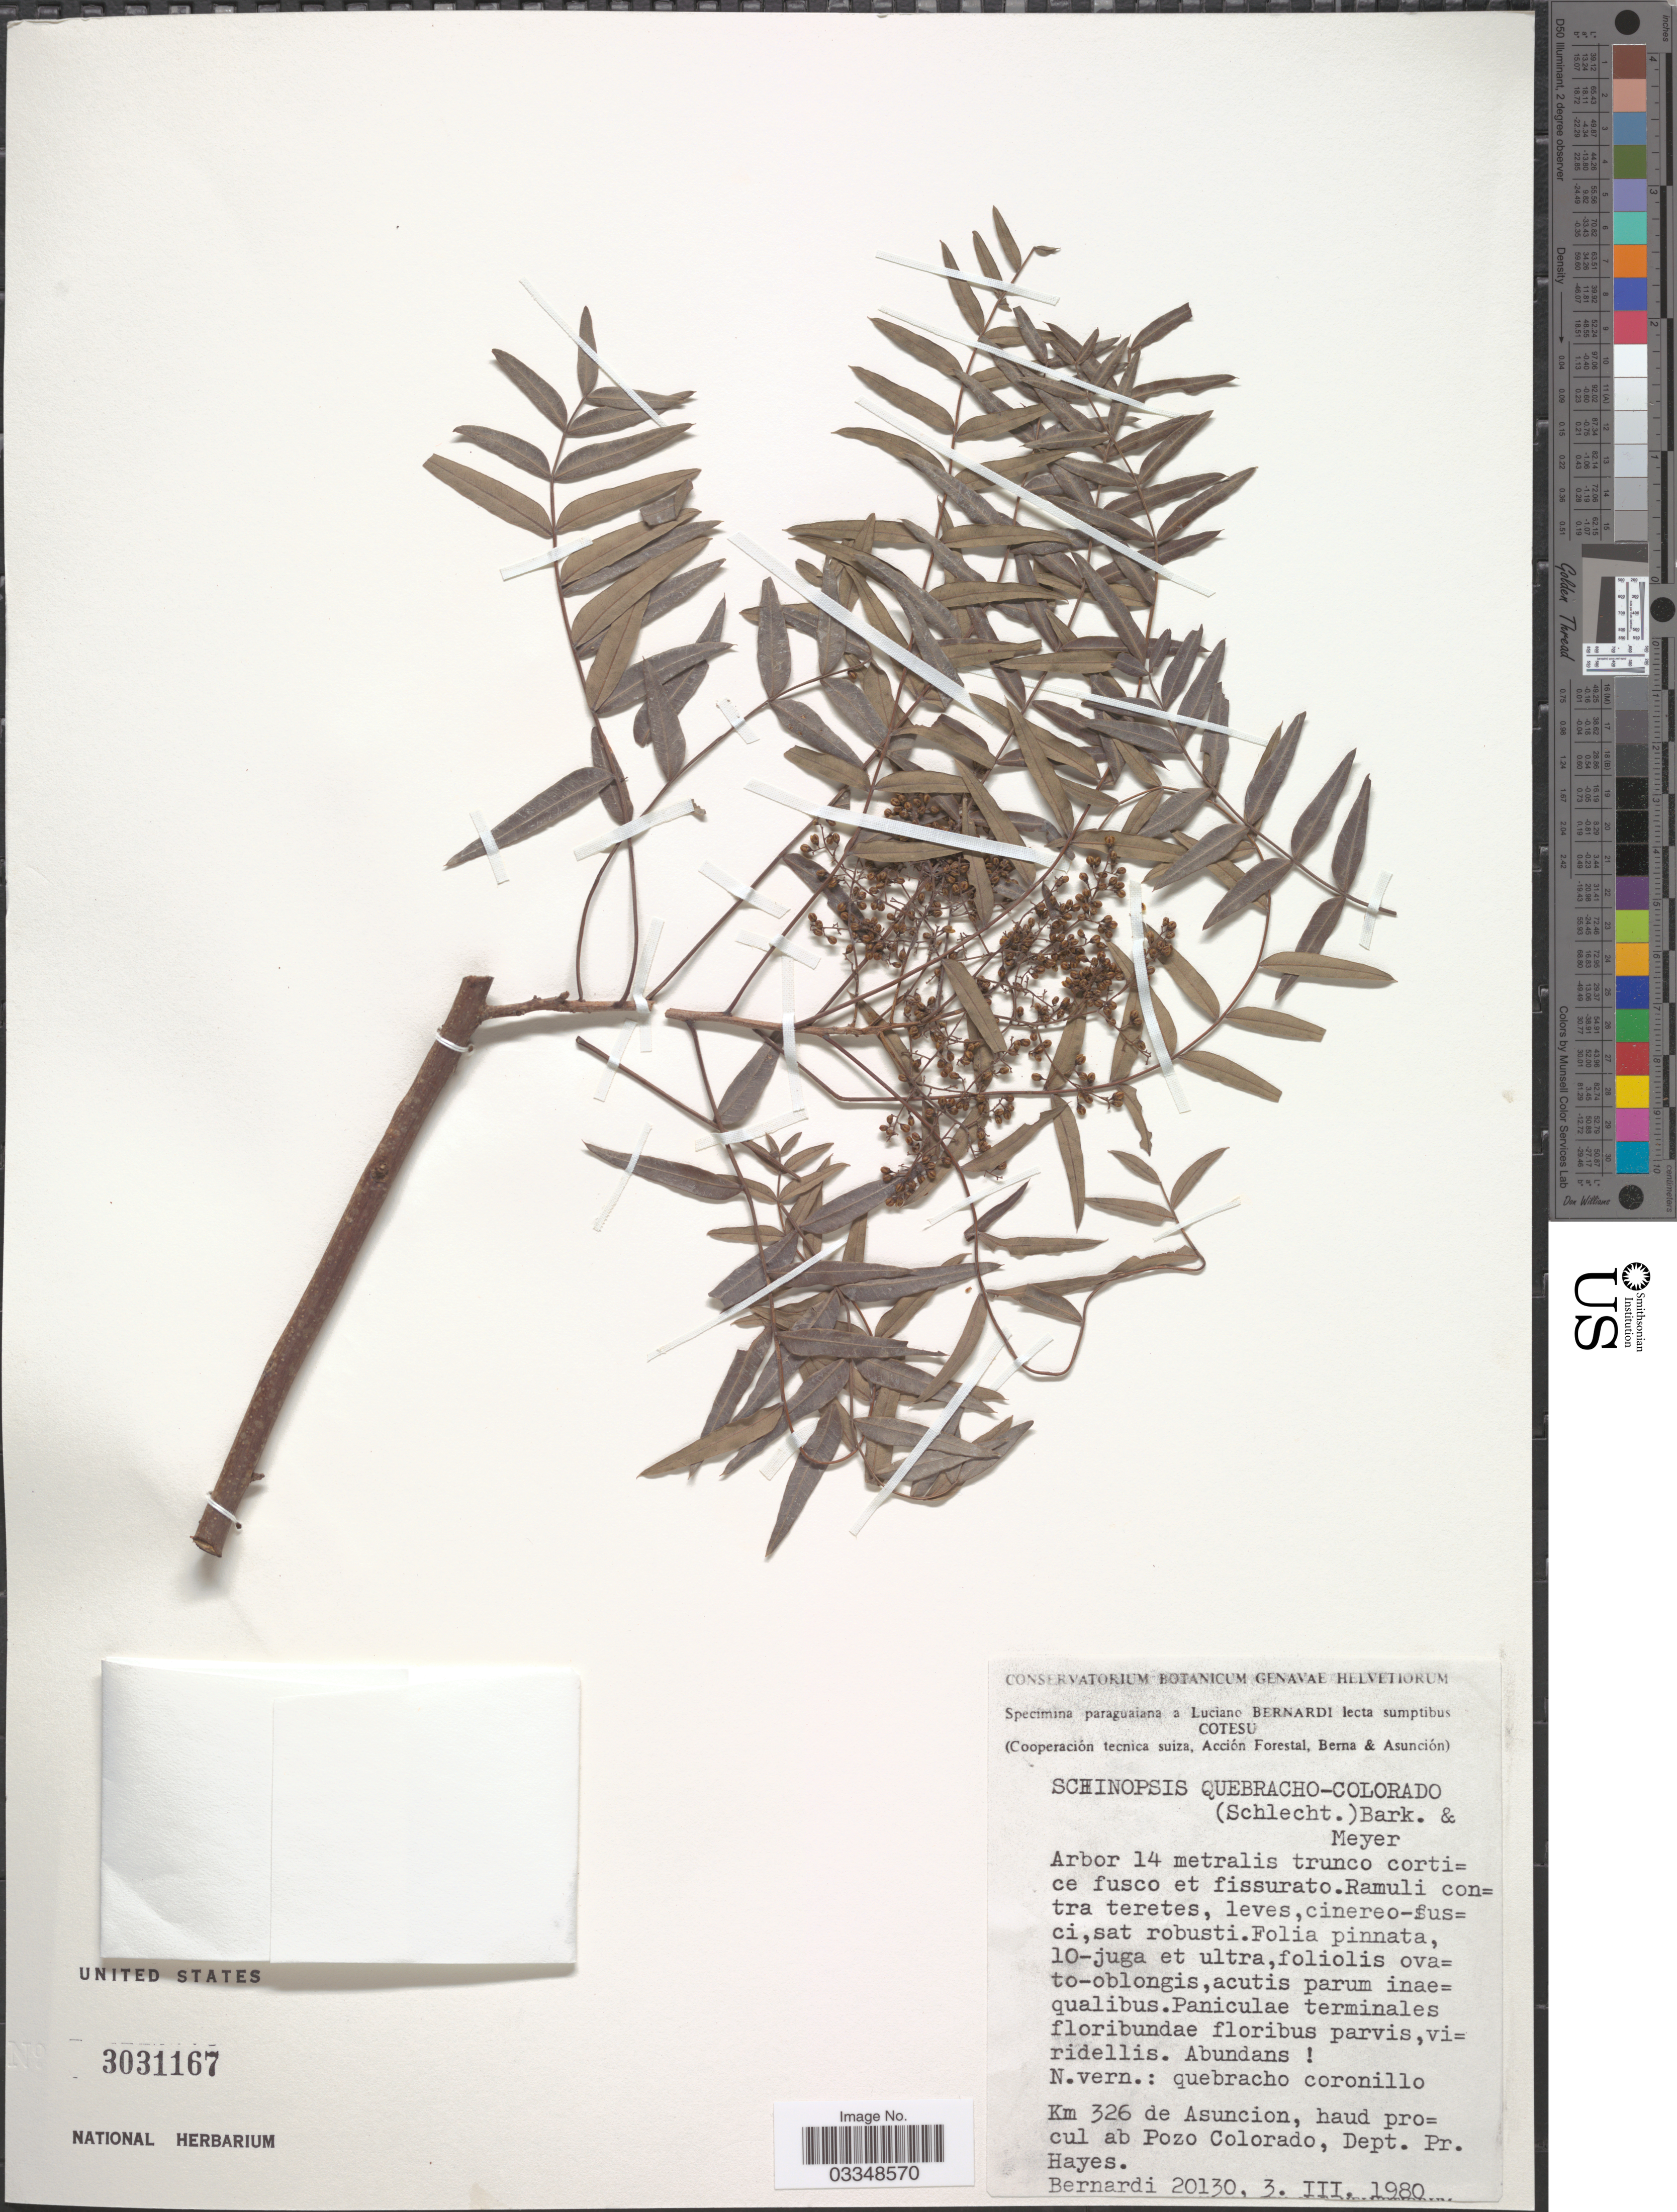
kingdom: Plantae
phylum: Tracheophyta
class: Magnoliopsida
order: Sapindales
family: Anacardiaceae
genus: Schinopsis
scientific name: Schinopsis quebracho-colorado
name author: F.A. Barkley & T. Mey.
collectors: L. Bernardi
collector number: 20130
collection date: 1980-03-03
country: Paraguay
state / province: Presidente Hayes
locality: Km 326 de Asuncion, haud procul ab Pozo Colorado, Dept. Pr. Hayes.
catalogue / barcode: US 3031167